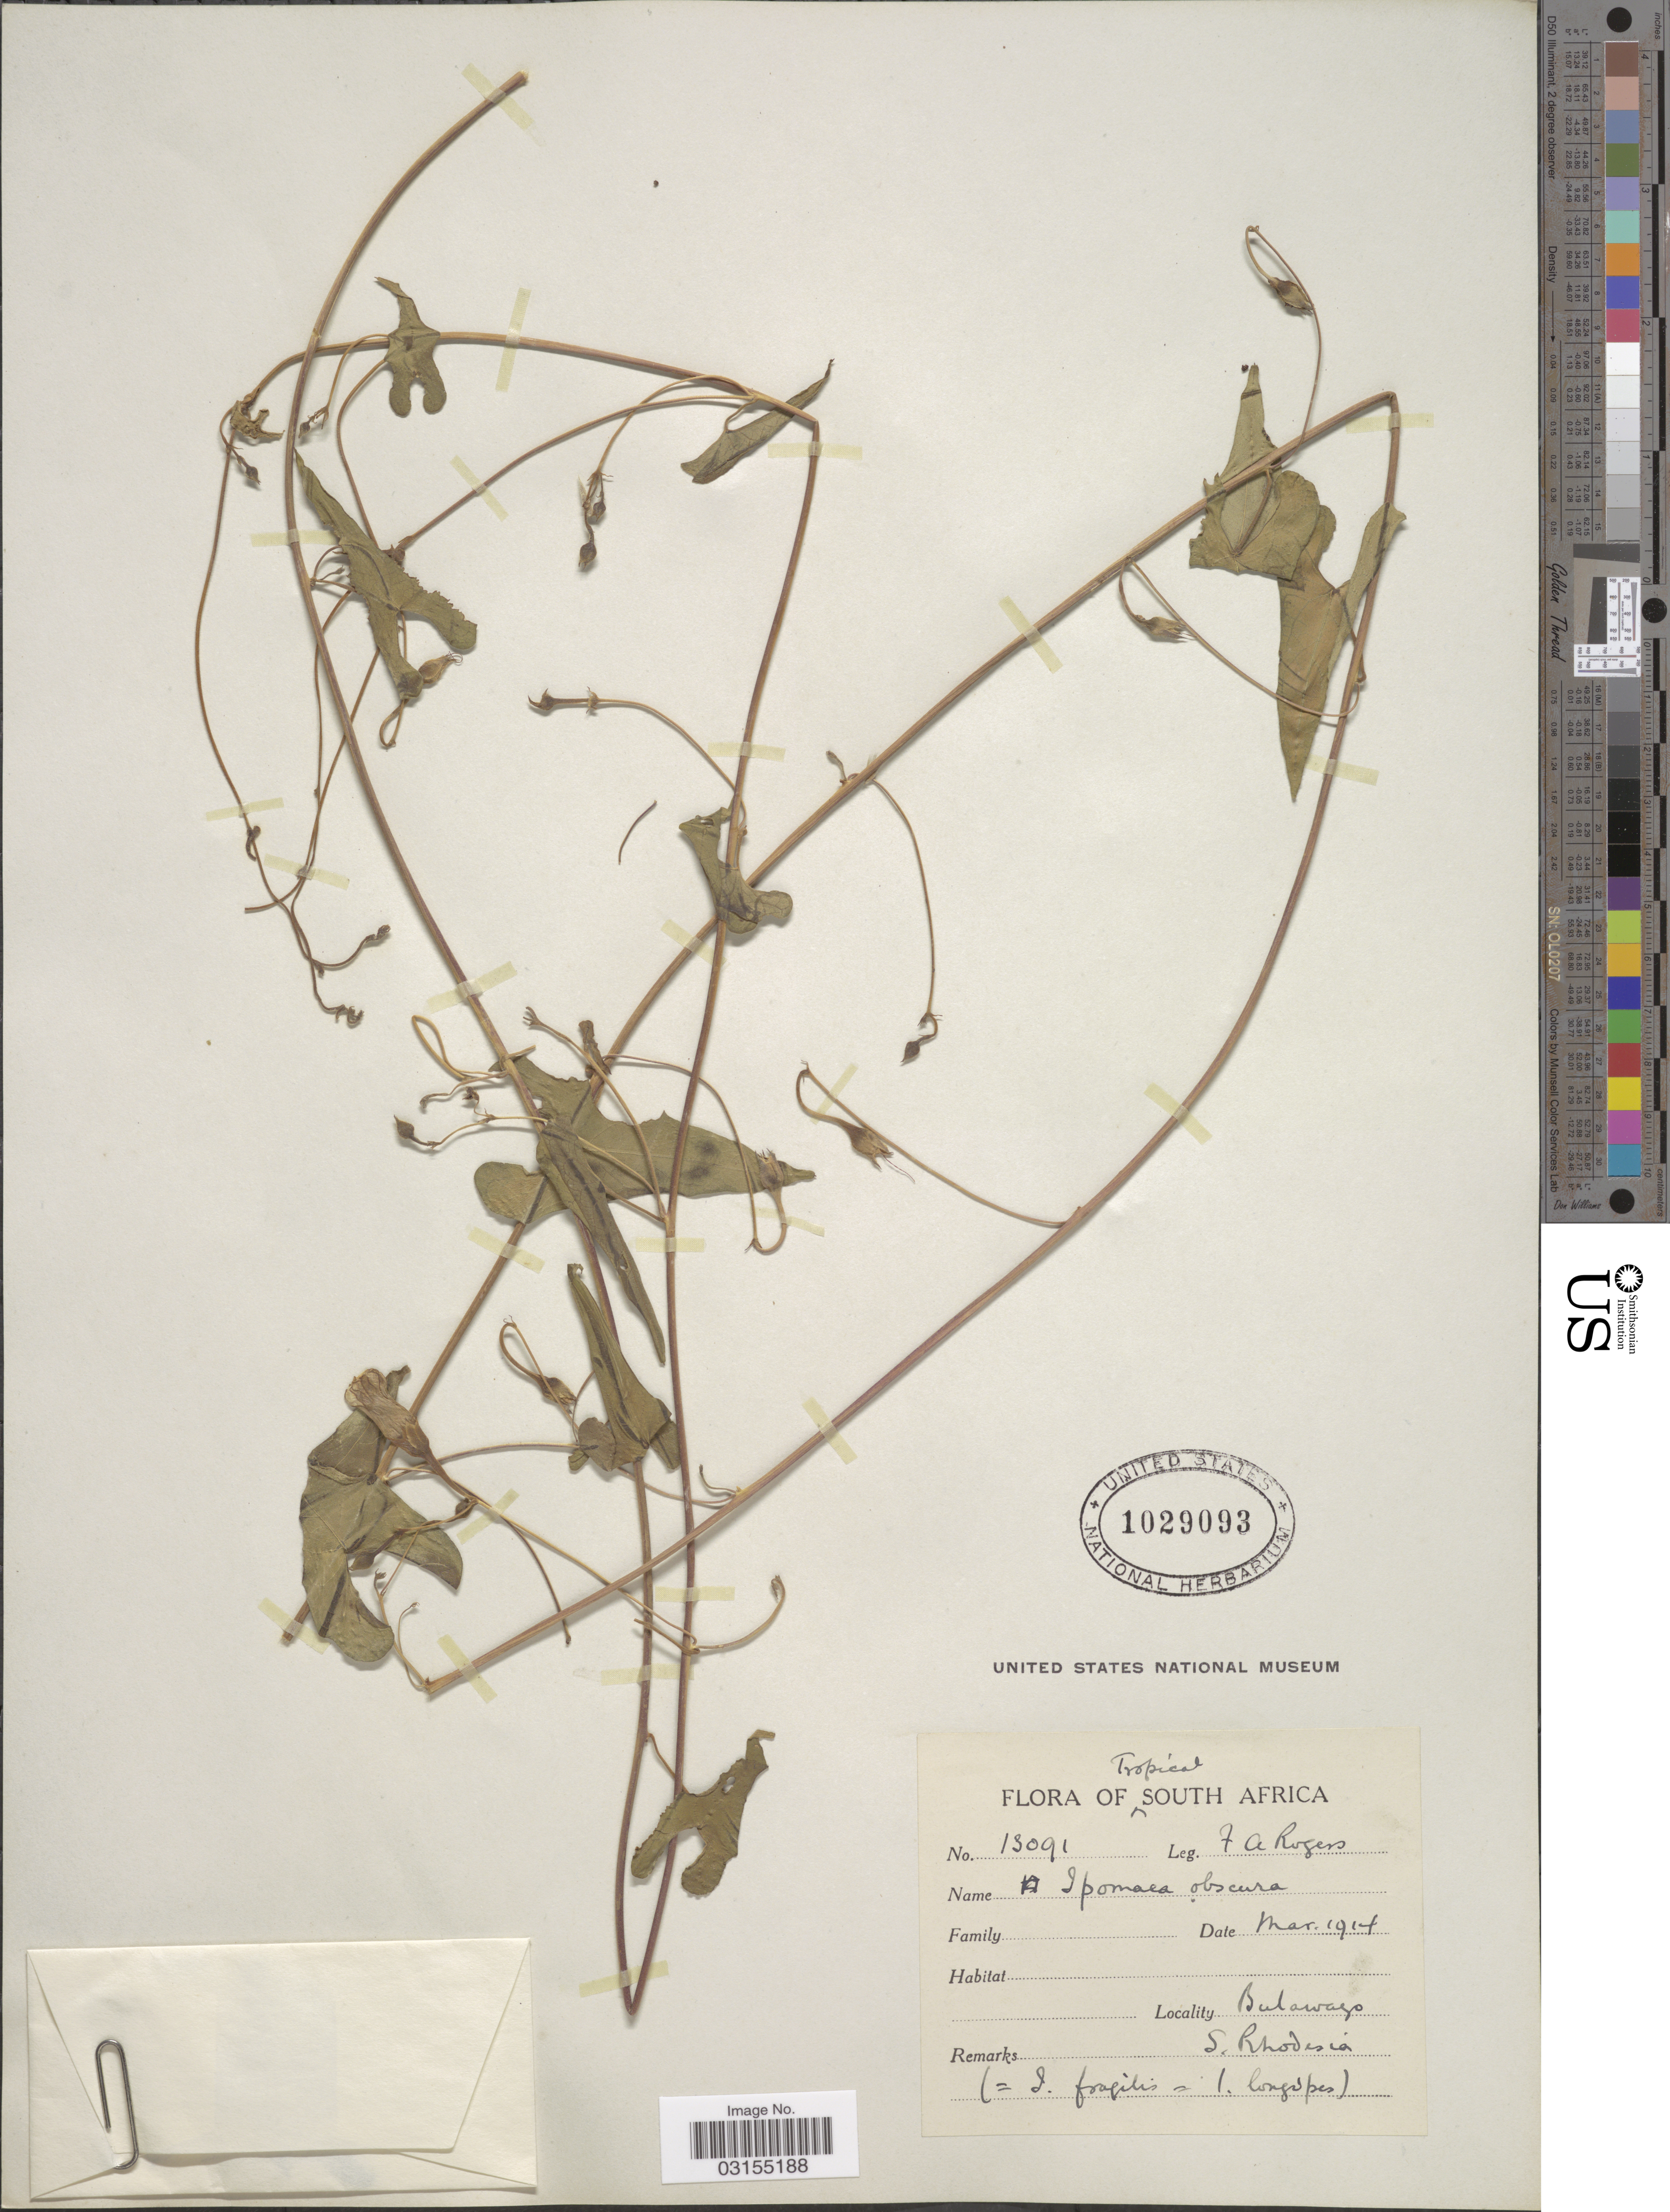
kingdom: Plantae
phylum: Tracheophyta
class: Magnoliopsida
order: Solanales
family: Convolvulaceae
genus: Ipomoea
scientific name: Ipomoea obscura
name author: (L.) Ker Gawl.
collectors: F. A. Rogers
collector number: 13091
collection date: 1914-03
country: Zimbabwe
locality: Tropical South Africa. Bulawayo, S. Rhodesia.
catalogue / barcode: US 1029093